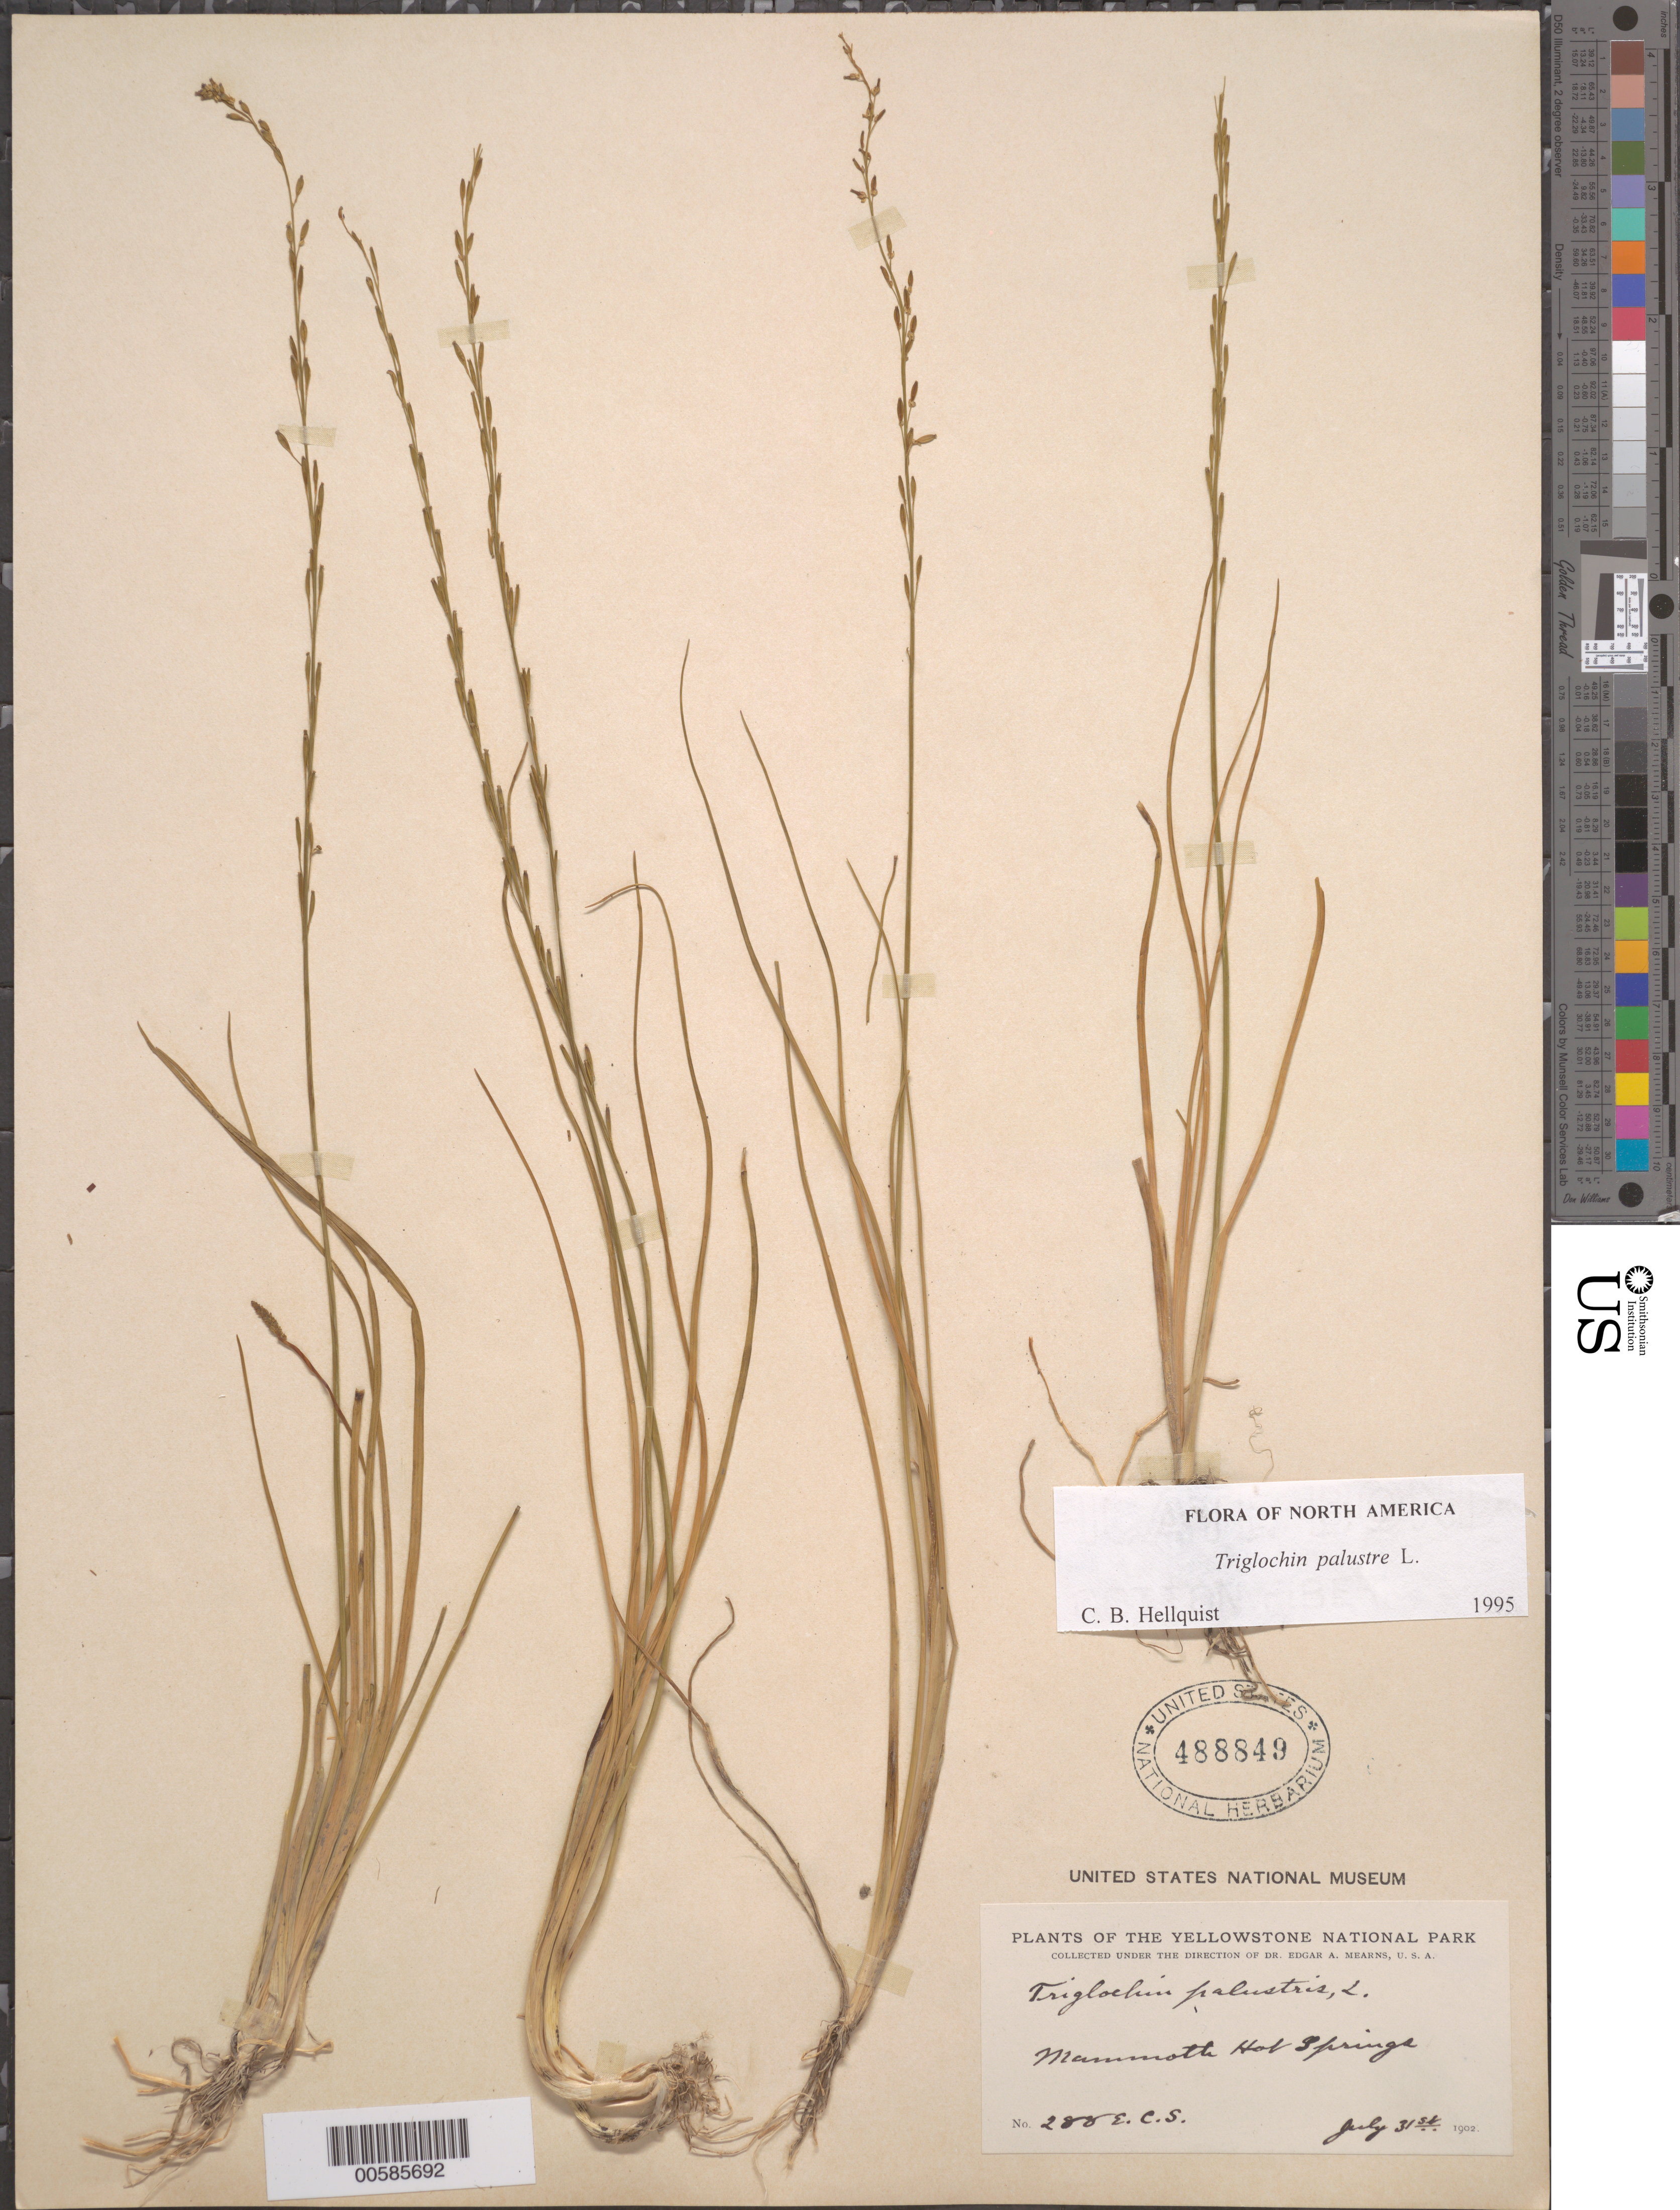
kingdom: Plantae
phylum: Tracheophyta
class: Liliopsida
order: Alismatales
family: Juncaginaceae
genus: Triglochin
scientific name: Triglochin palustris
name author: L.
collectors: E. A. Mearns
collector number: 288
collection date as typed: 31 Jul 1902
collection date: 1902-07-31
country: United States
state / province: Wyoming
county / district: Park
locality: Mammoth Hot Springs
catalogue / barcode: US 488849